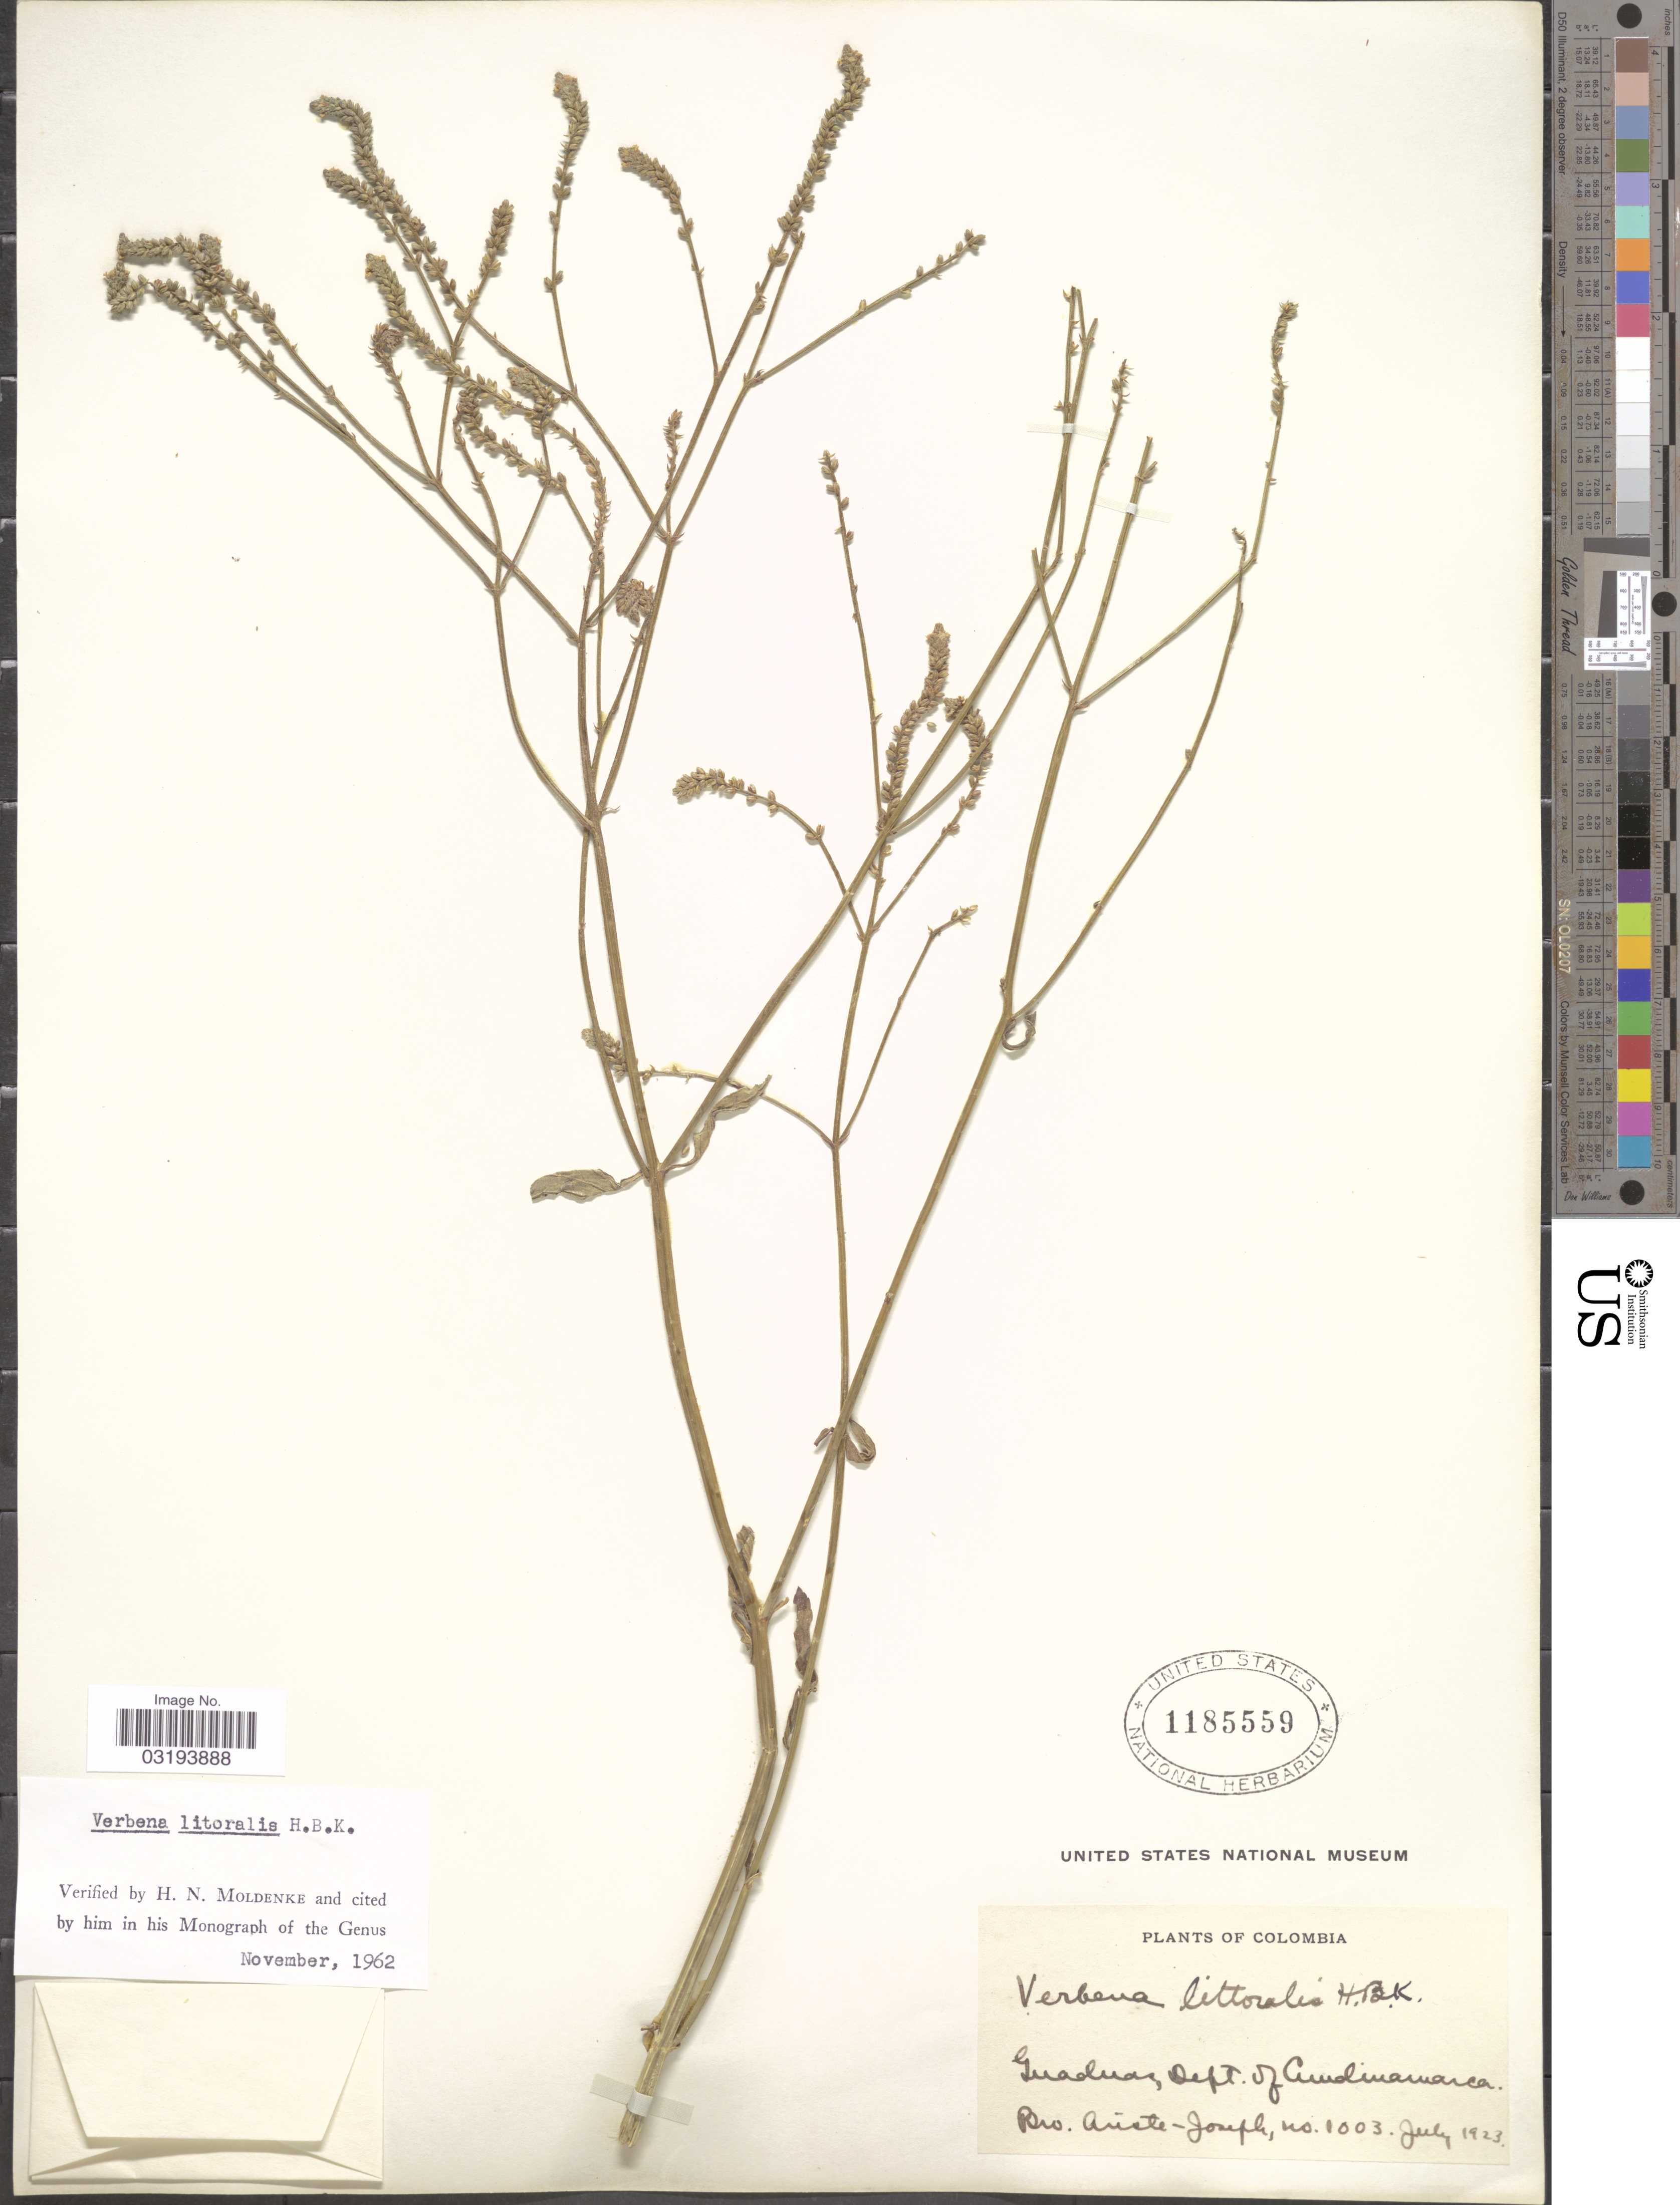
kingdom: Plantae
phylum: Tracheophyta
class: Magnoliopsida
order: Lamiales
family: Verbenaceae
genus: Verbena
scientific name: Verbena litoralis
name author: Kunth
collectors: Bro. Ariste-Joseph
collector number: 1003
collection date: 1923-07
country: Colombia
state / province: Cundinamarca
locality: Guaduas, Dept. of Cundinamarca.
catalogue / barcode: US 1185559